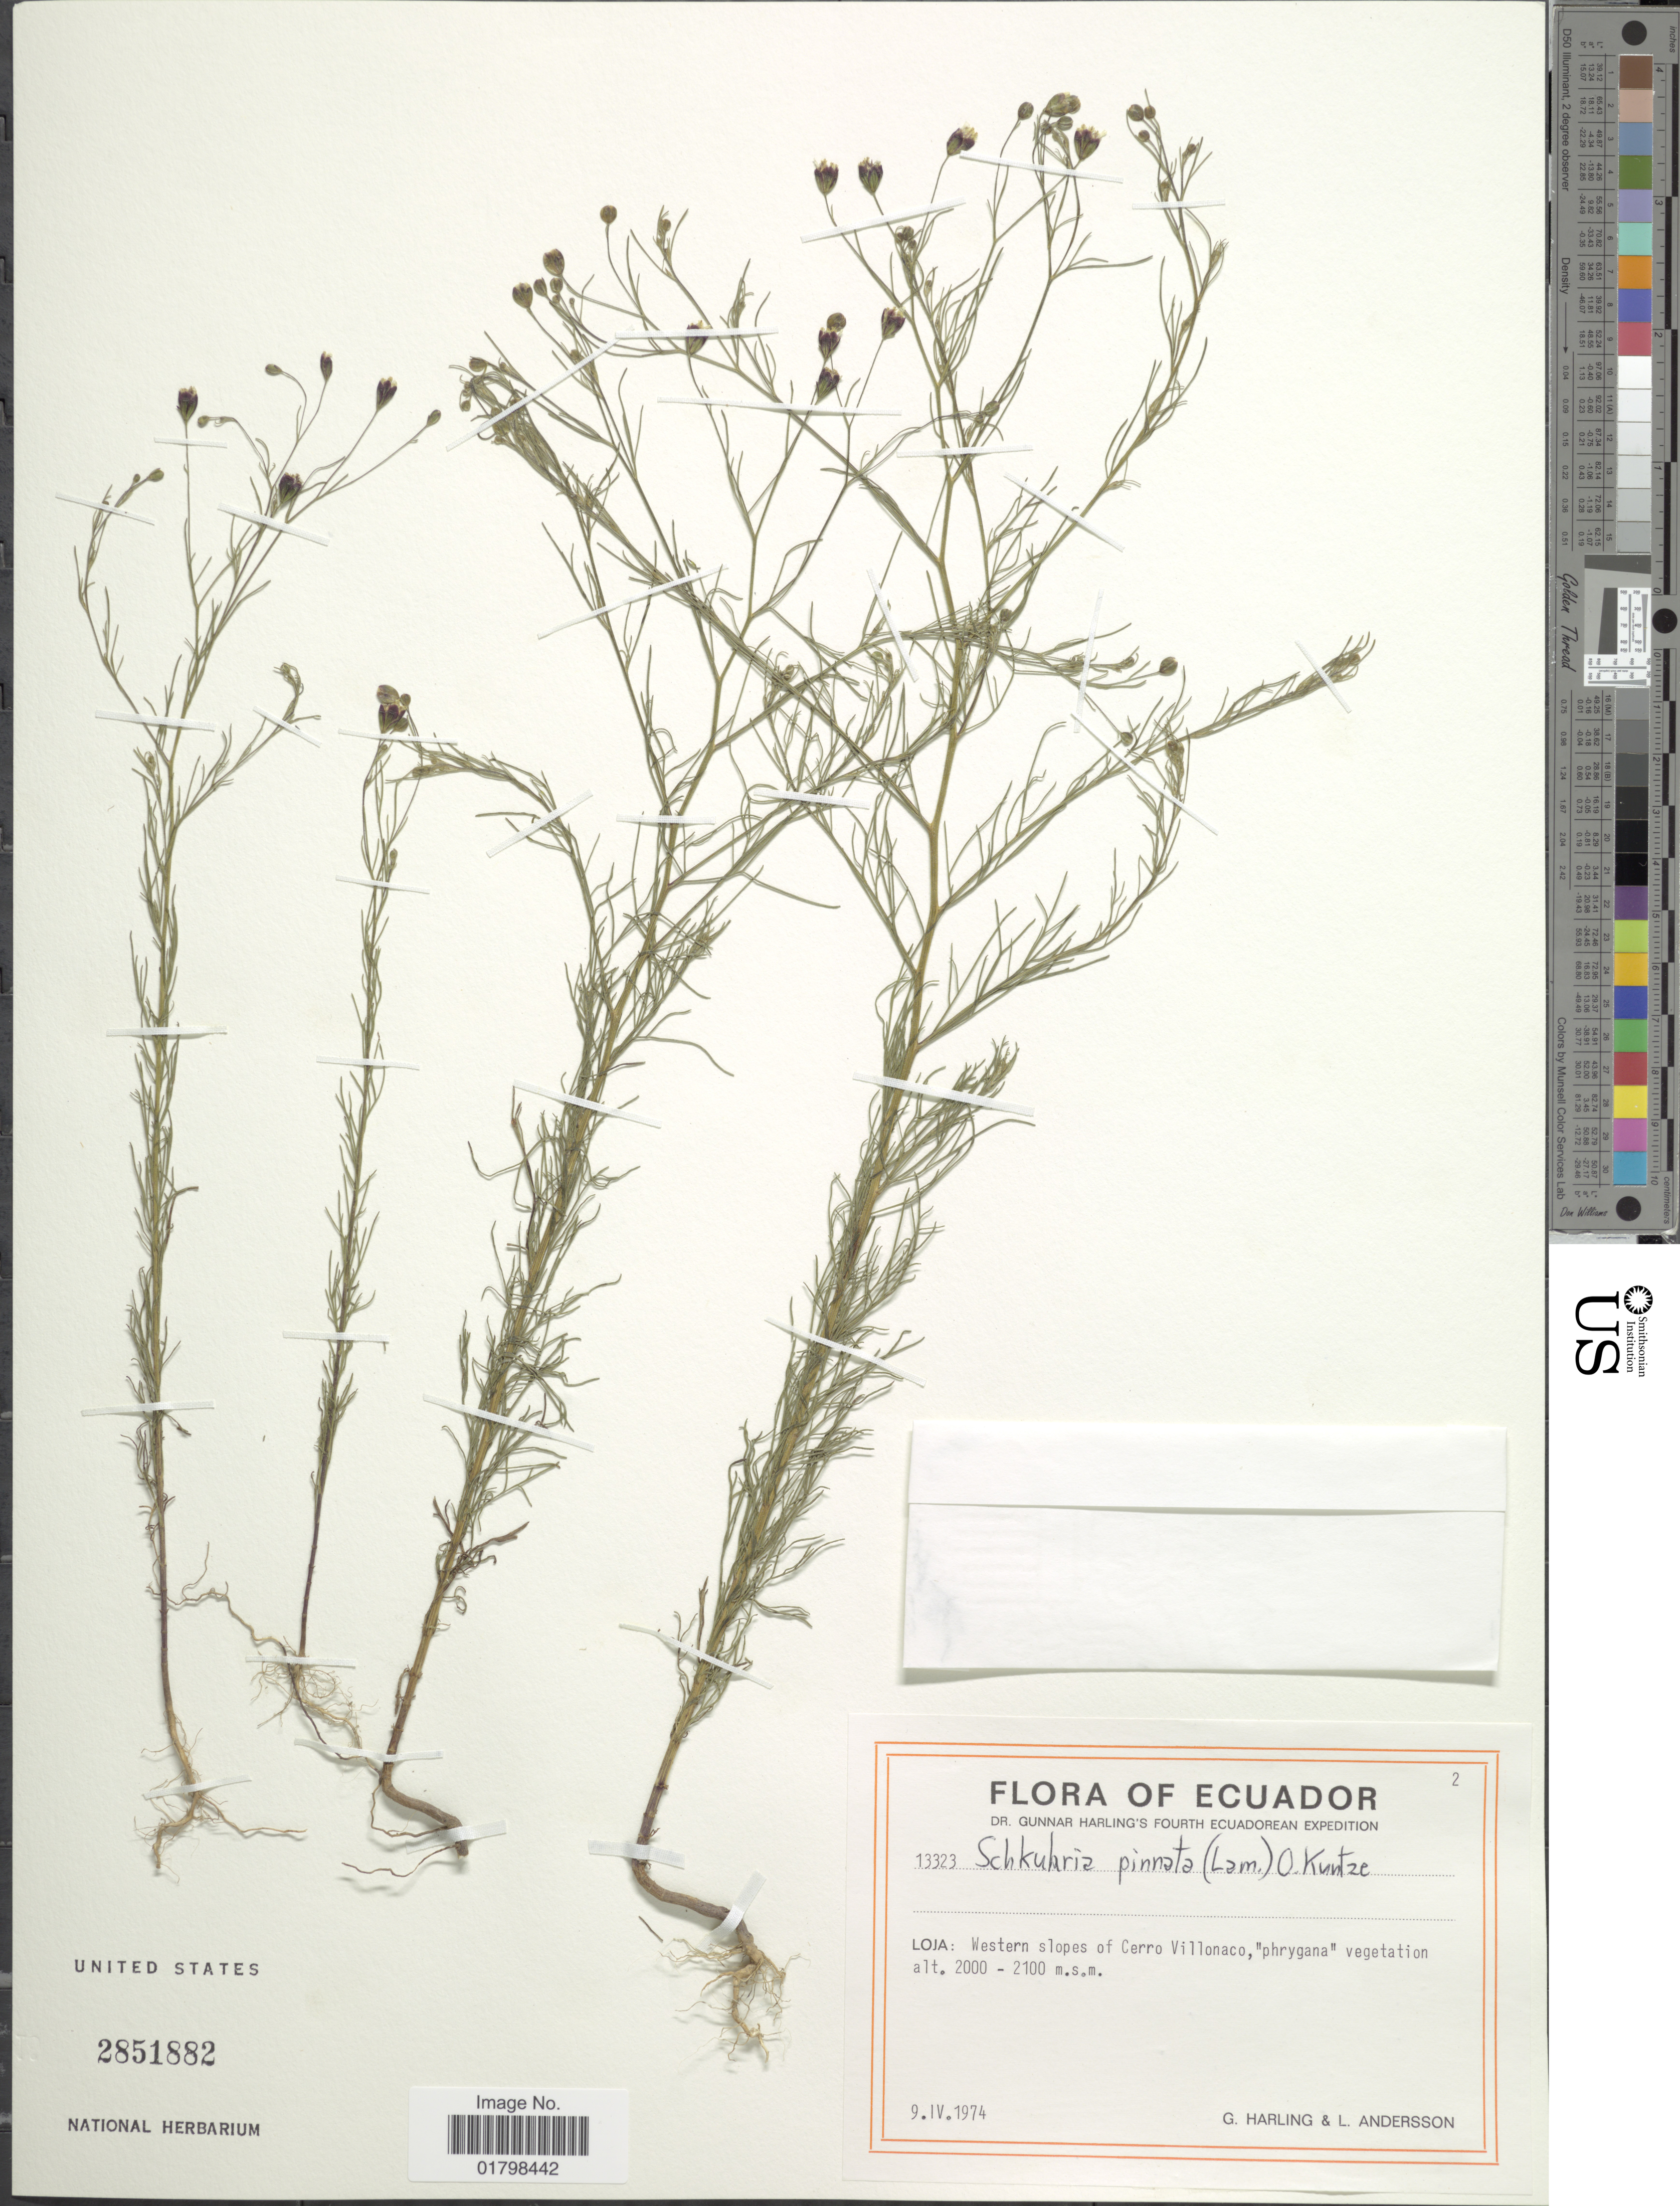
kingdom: Plantae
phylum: Tracheophyta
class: Magnoliopsida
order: Asterales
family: Asteraceae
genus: Schkuhria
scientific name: Schkuhria pinnata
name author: (Lam.) Kuntze ex Thell.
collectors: G. Harling & L. Andersson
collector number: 13323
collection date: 1974-04-09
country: Ecuador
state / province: Loja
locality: Western slopes of Cerro Villonaco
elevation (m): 2000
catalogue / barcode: US 2851882